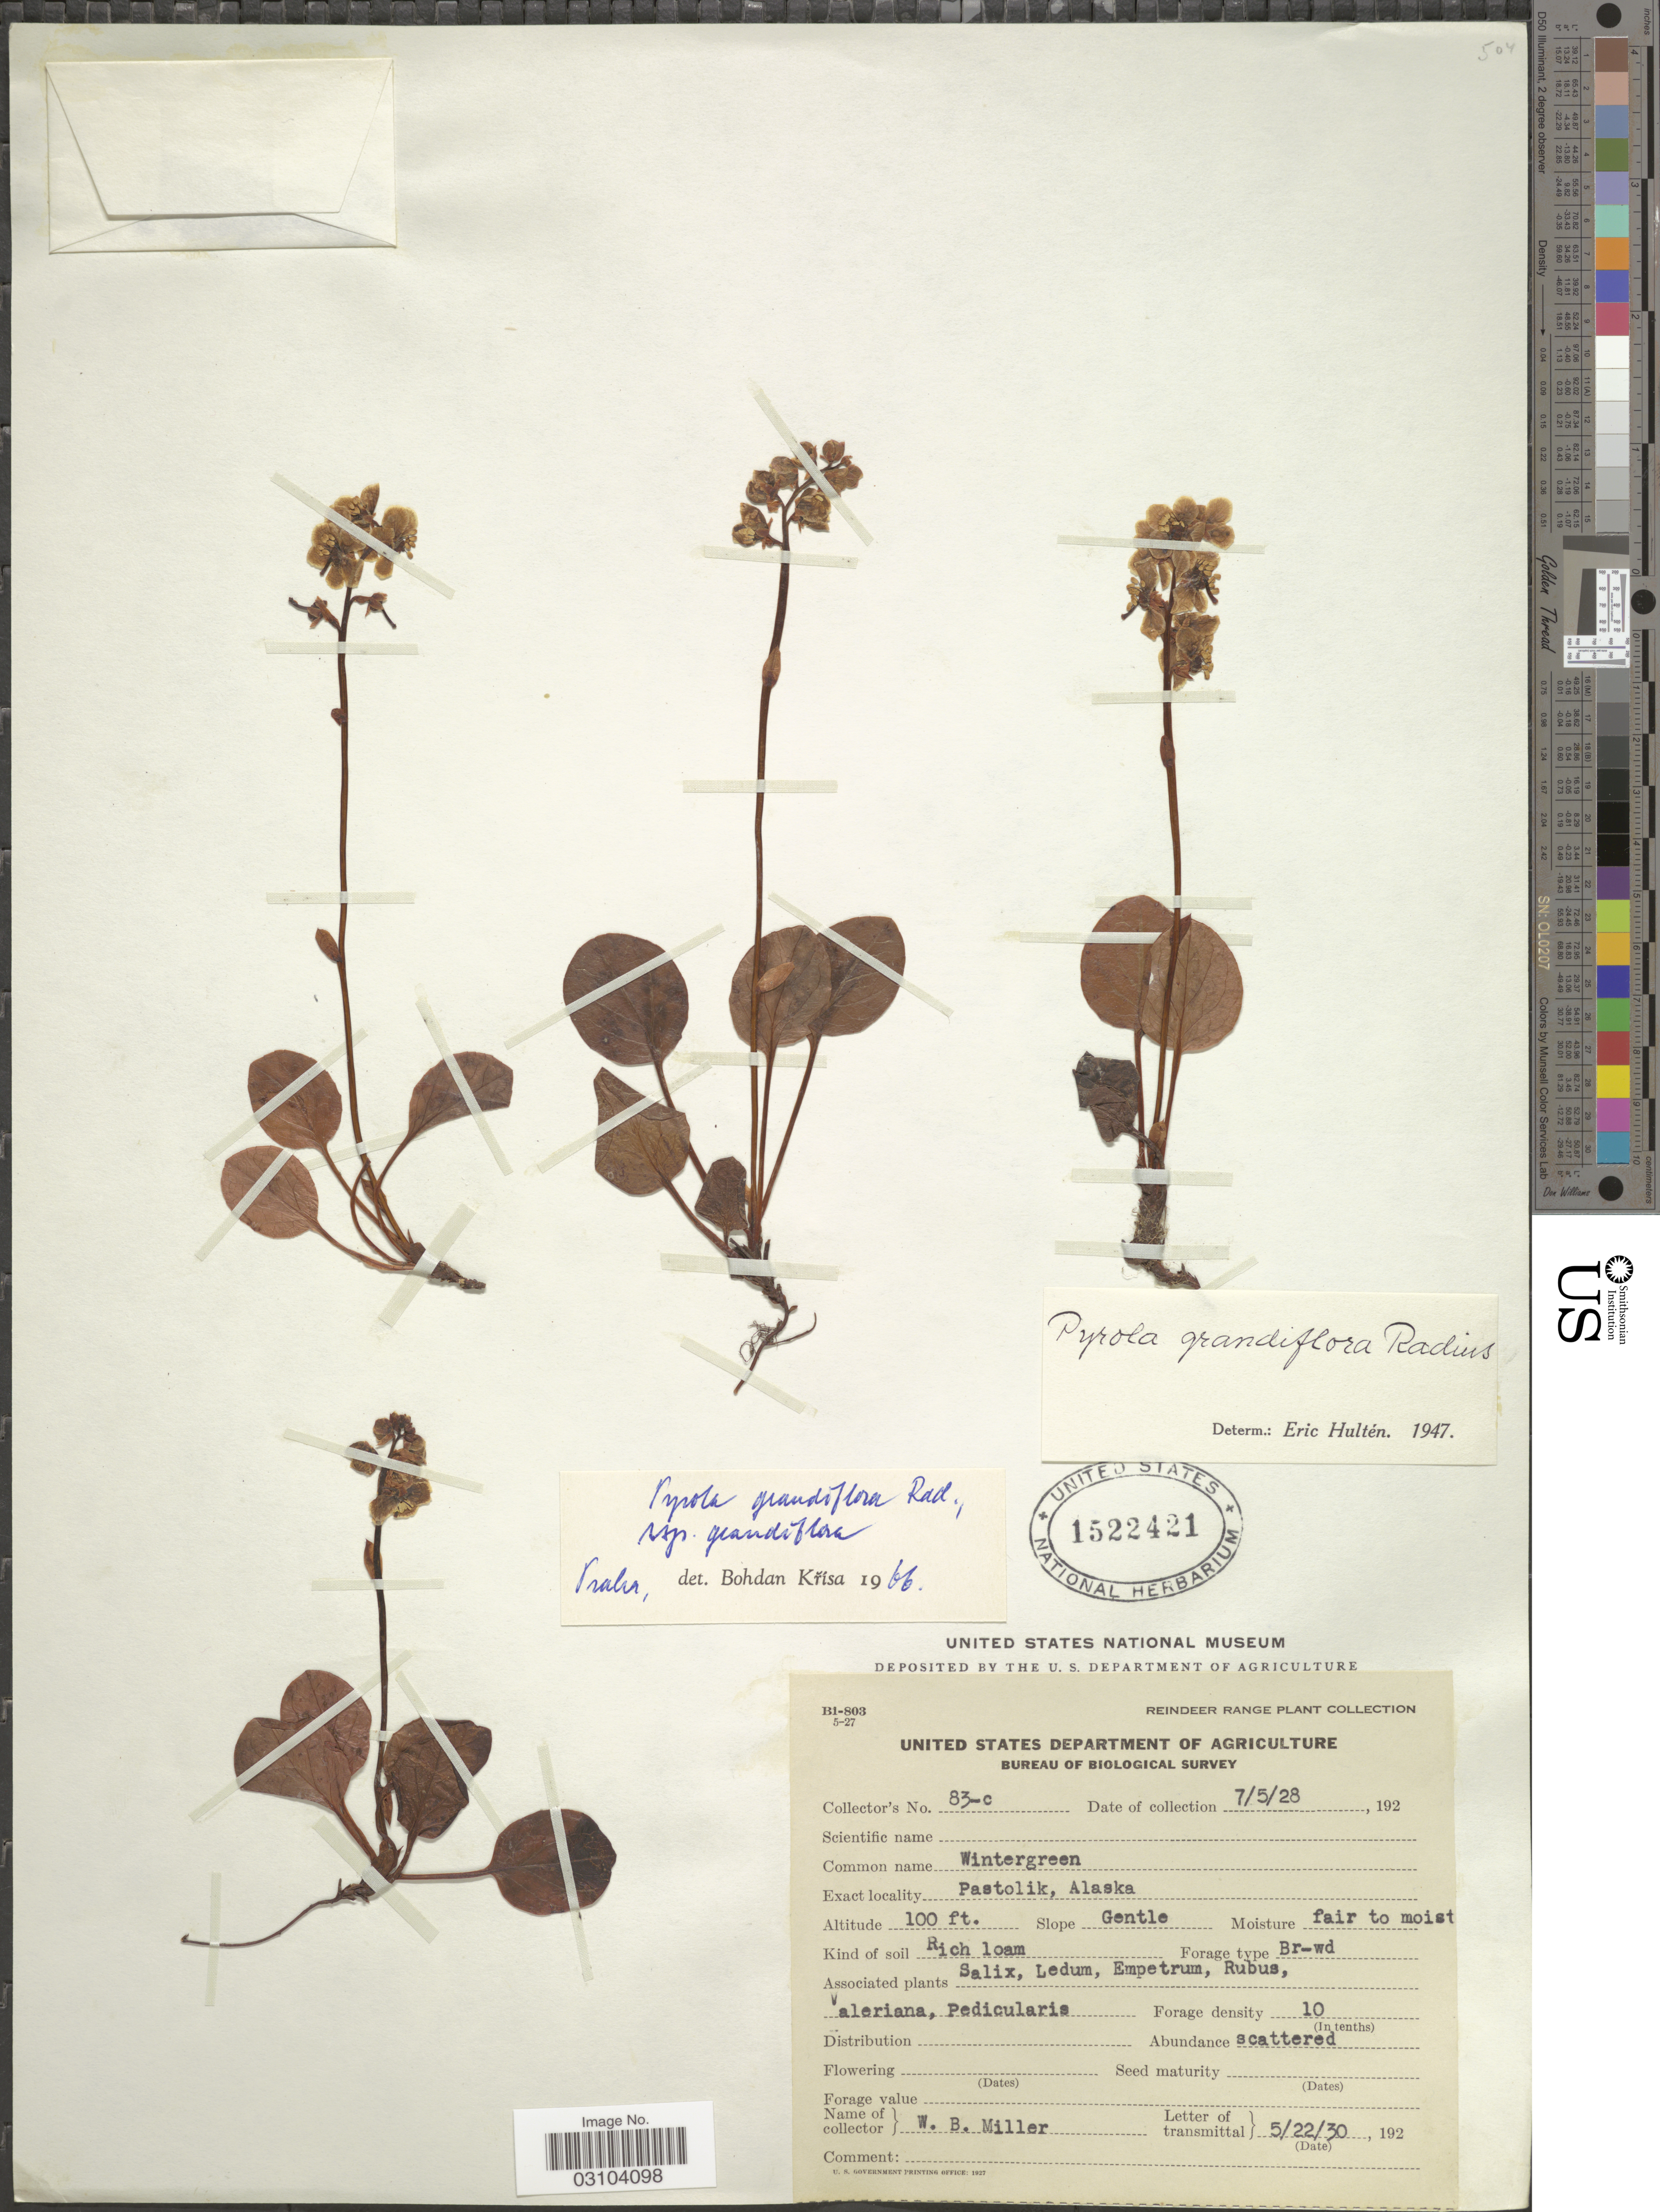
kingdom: Plantae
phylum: Tracheophyta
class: Magnoliopsida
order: Ericales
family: Ericaceae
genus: Pyrola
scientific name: Pyrola grandiflora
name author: Radius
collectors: W. Miller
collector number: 83-c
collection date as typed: Transcribed d/m/y: 5/7/28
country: United States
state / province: Alaska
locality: Pastolik.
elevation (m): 30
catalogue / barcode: US 1522421